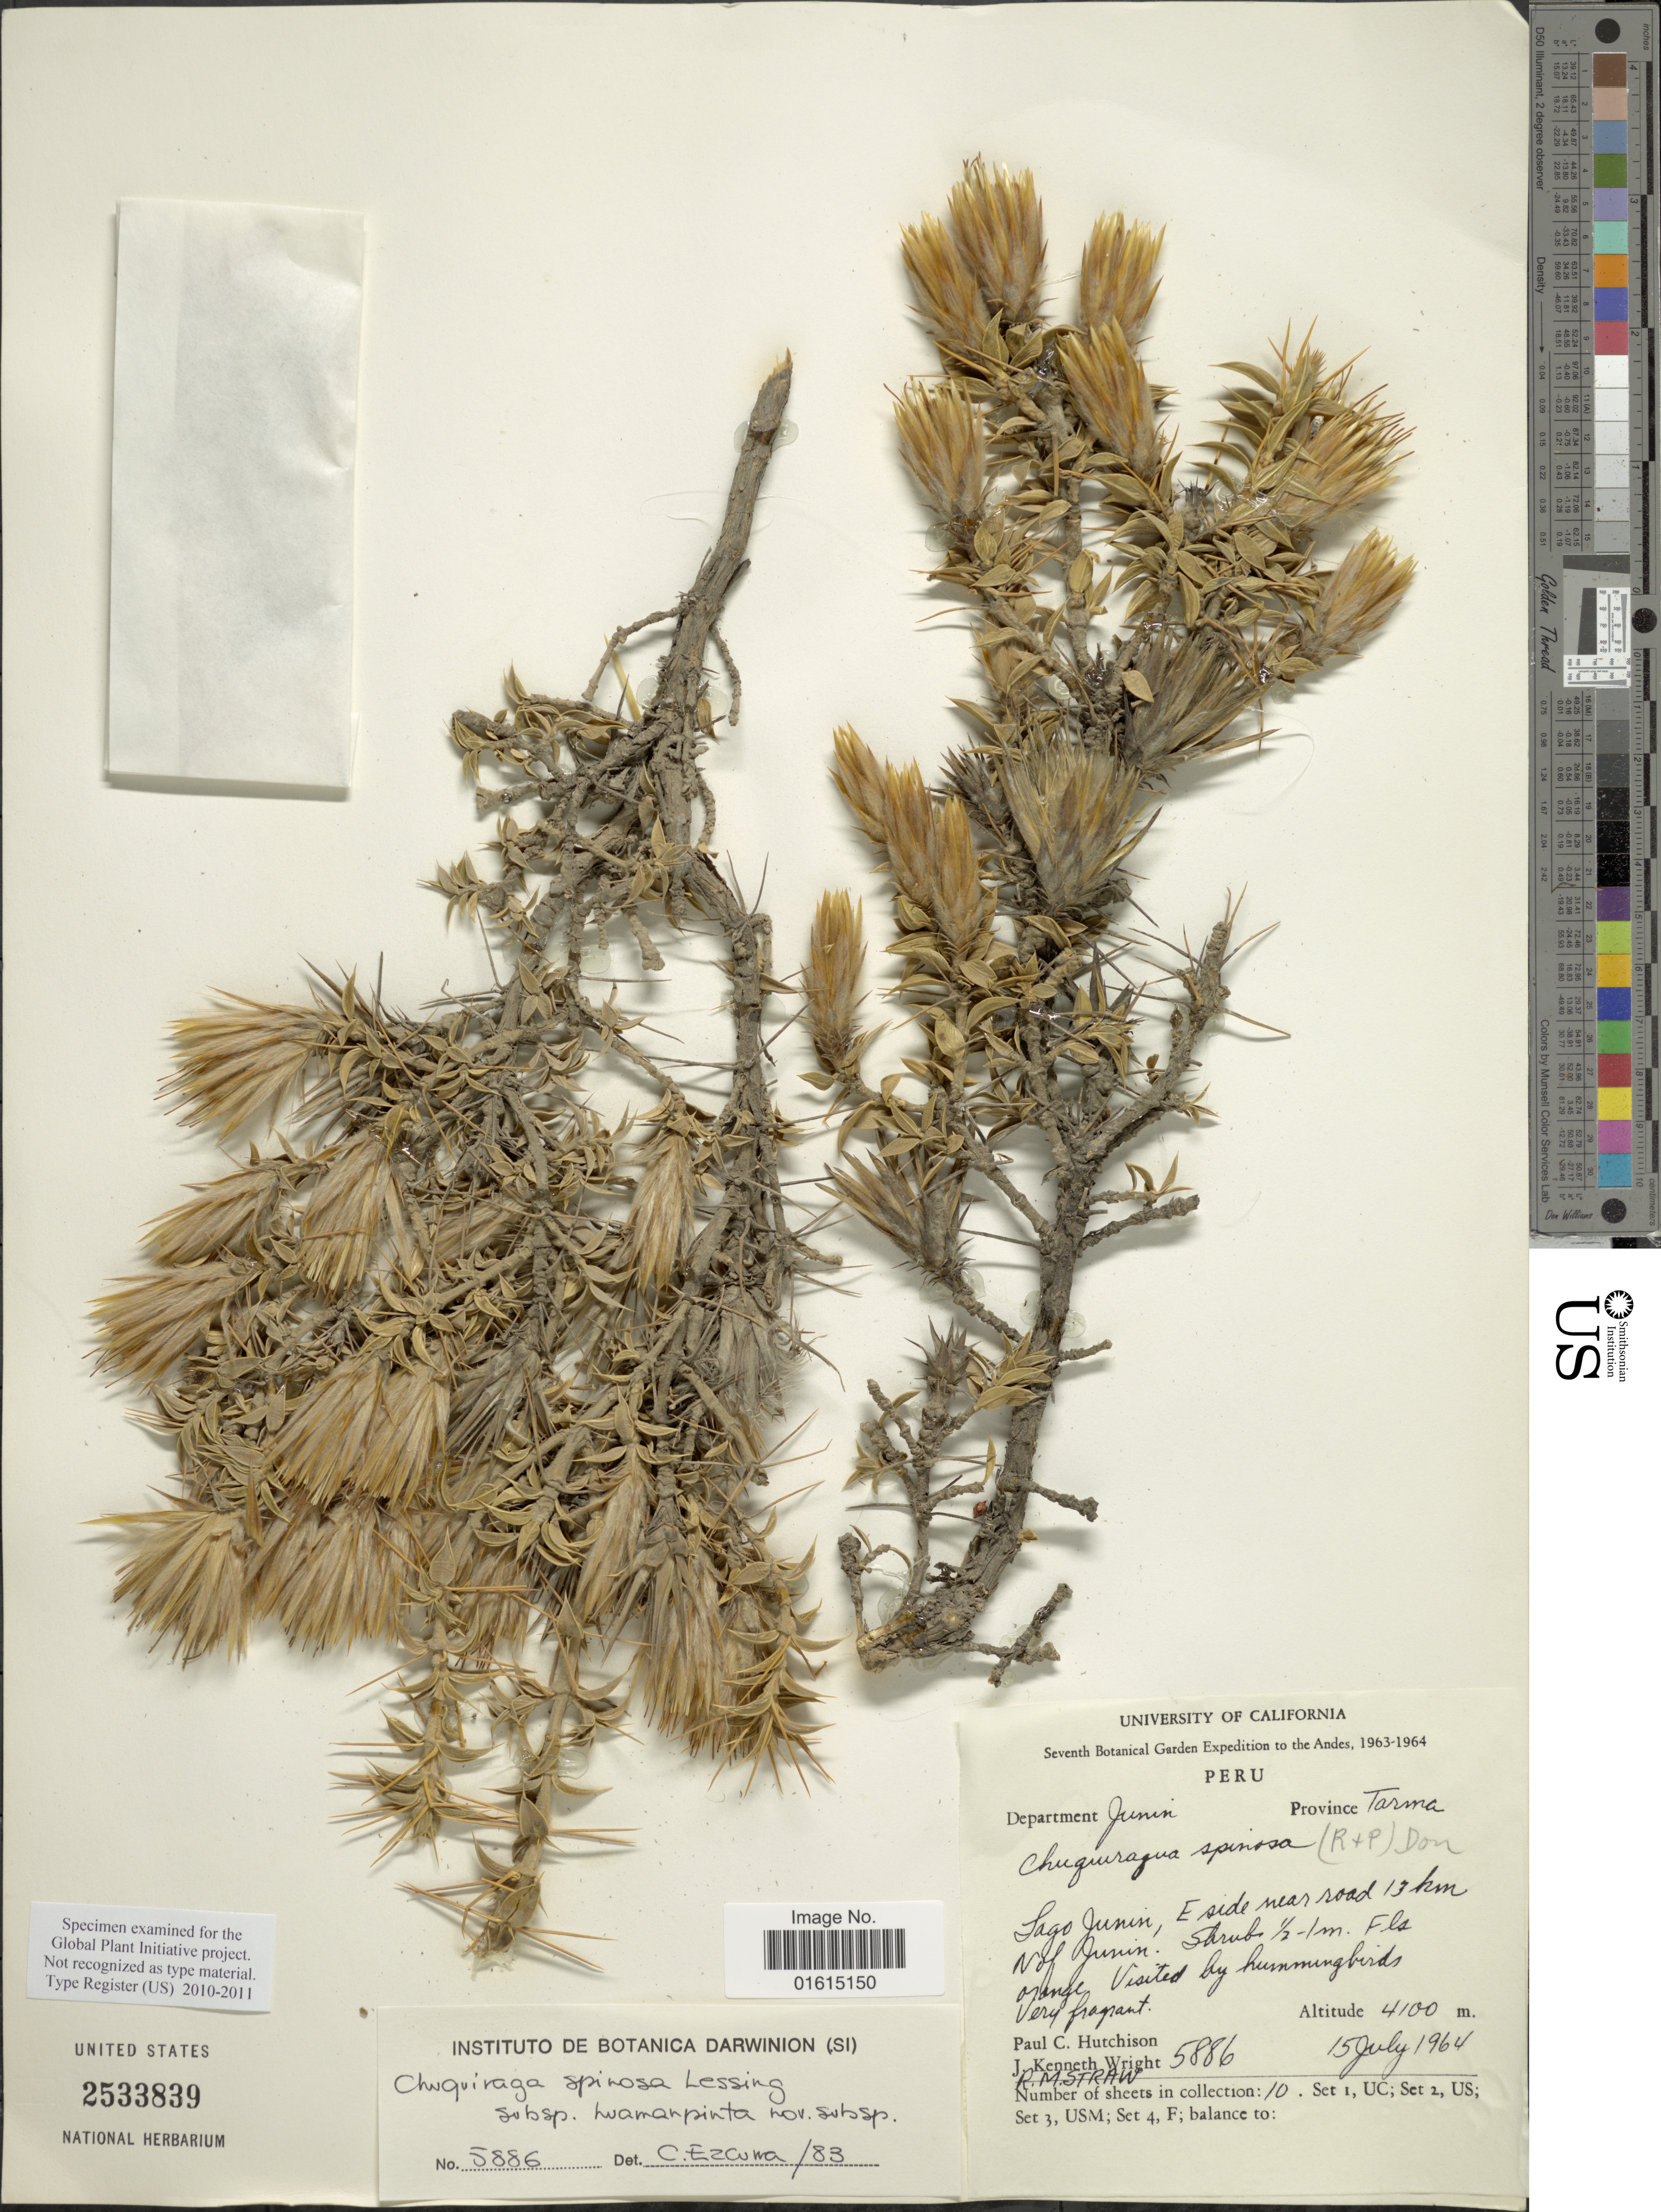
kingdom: Plantae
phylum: Tracheophyta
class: Magnoliopsida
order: Asterales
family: Asteraceae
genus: Chuquiraga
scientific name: Chuquiraga spinosa subsp. huamanpinta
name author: C. Ezcurra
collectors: P. C. Hutchison, J. K. Wright & R. M. Straw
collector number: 5886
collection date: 1964-07-15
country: Peru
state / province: Junín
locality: Department Junin, Province Tarma, Lago Junin, E side near road 13 km N of Junin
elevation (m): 4100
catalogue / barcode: US 2533839